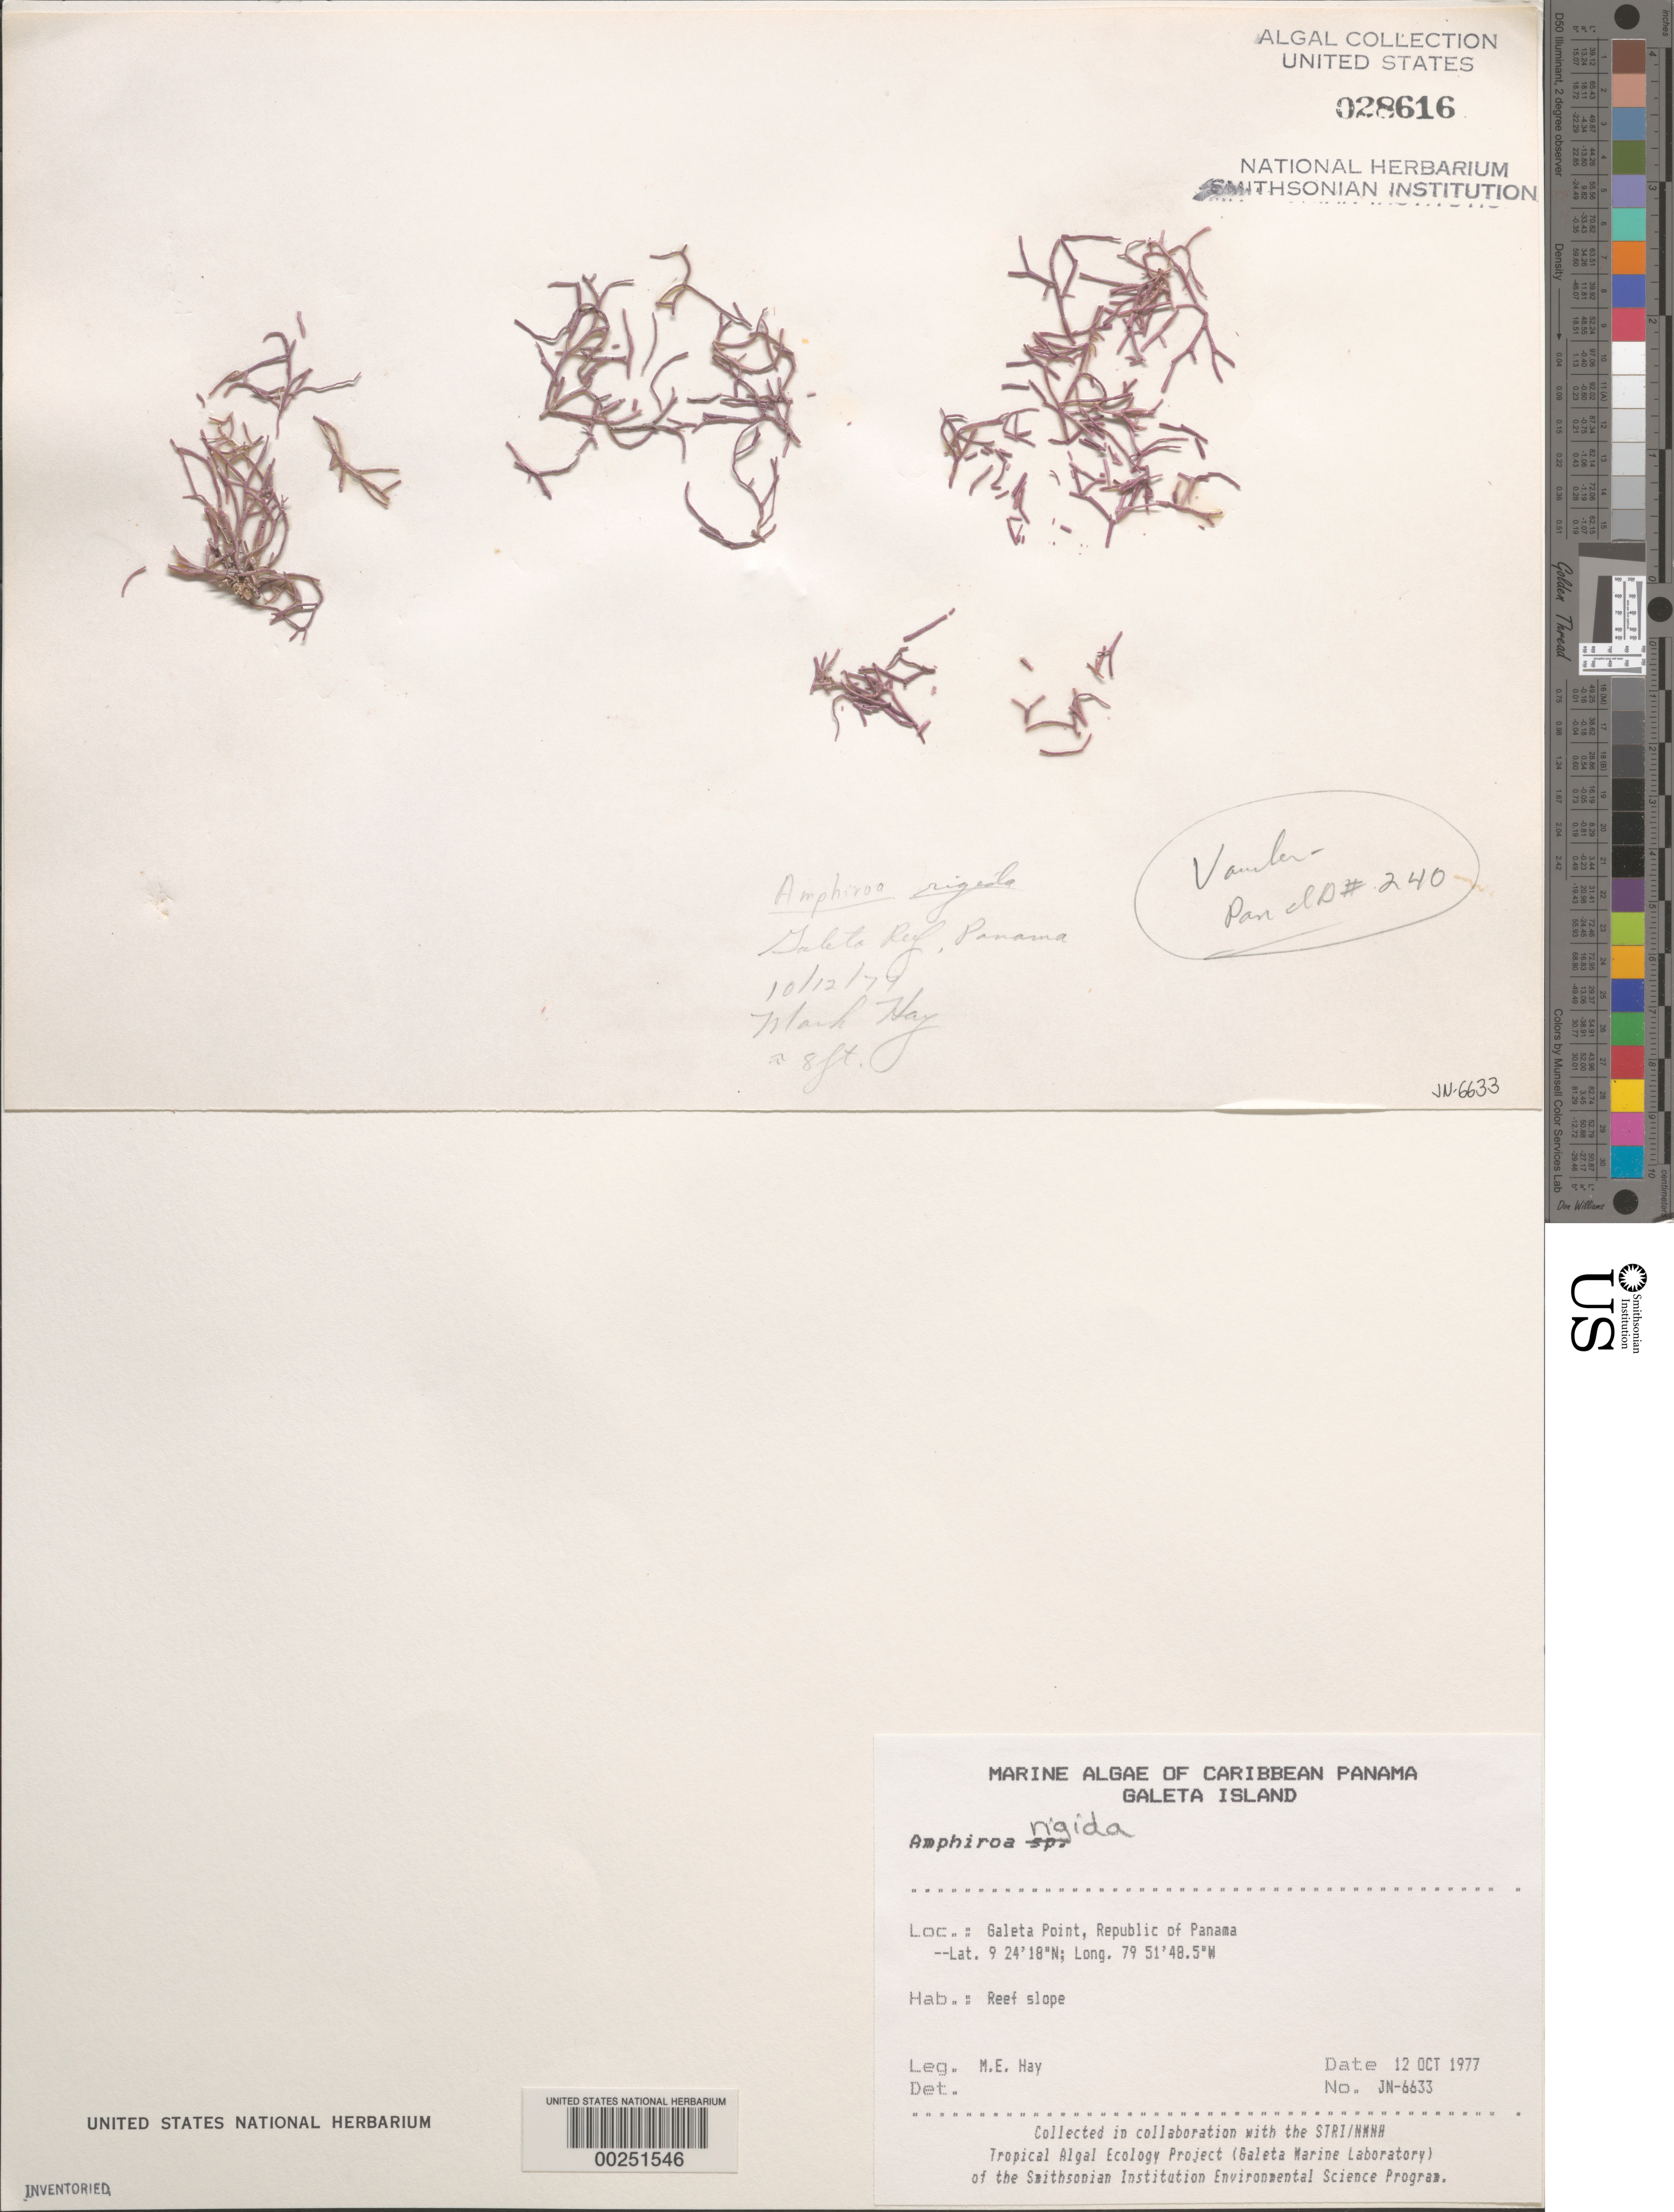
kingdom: Plantae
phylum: Rhodophyta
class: Florideophyceae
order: Corallinales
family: Lithophyllaceae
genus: Amphiroa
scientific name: Amphiroa rigida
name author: J.V.Lamouroux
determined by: Norris, James N.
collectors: M. E. Hay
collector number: JN-6633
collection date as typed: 12 Oct 1977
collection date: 1977-10-12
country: Panama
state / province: Colón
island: Galeta Island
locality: Galeta Point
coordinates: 9 24' 18" N, 79 51' 48.5" W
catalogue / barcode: US 28616